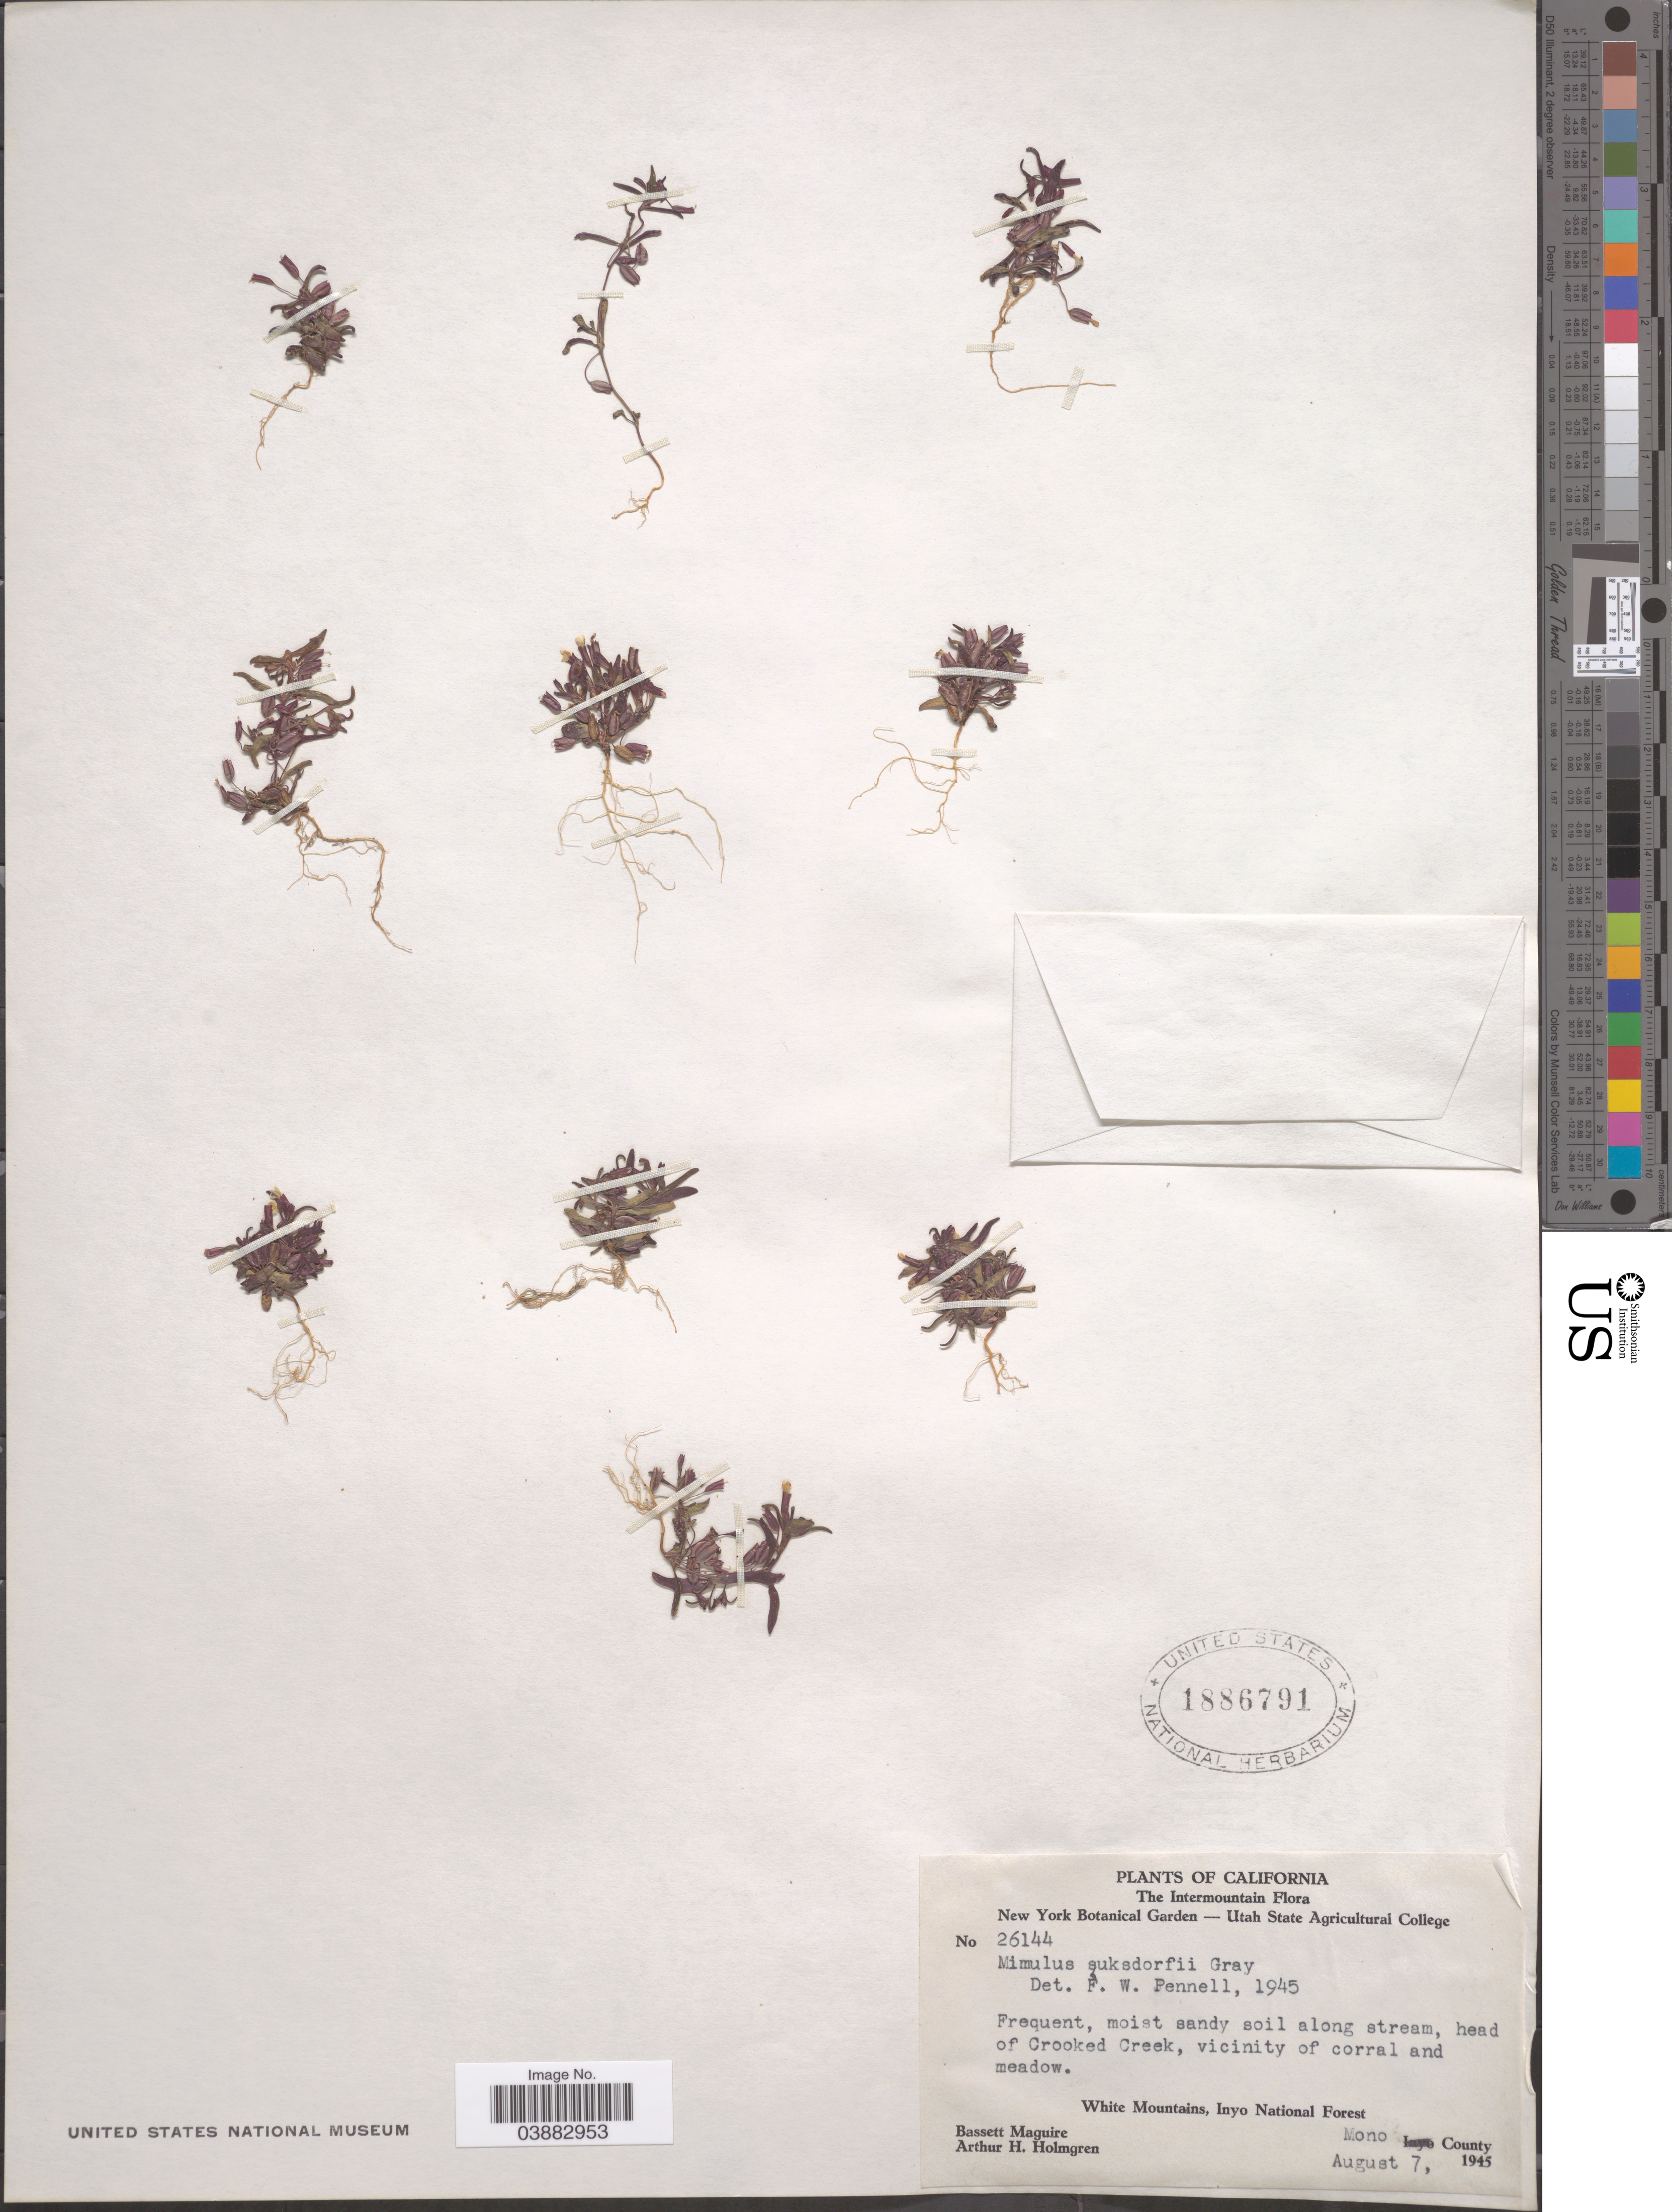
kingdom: Plantae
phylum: Tracheophyta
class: Magnoliopsida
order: Lamiales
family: Phrymaceae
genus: Mimulus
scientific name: Mimulus suksdorfii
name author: A. Gray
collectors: B. Maguire & A. H. Holmgren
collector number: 26144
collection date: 1945-08-07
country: United States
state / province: California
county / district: Mono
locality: The Intermountain. Head of Crooked Creek, vicinity of corral and meadow. White Mountains, Inyo National Forest. Mono County.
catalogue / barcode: US 1886791